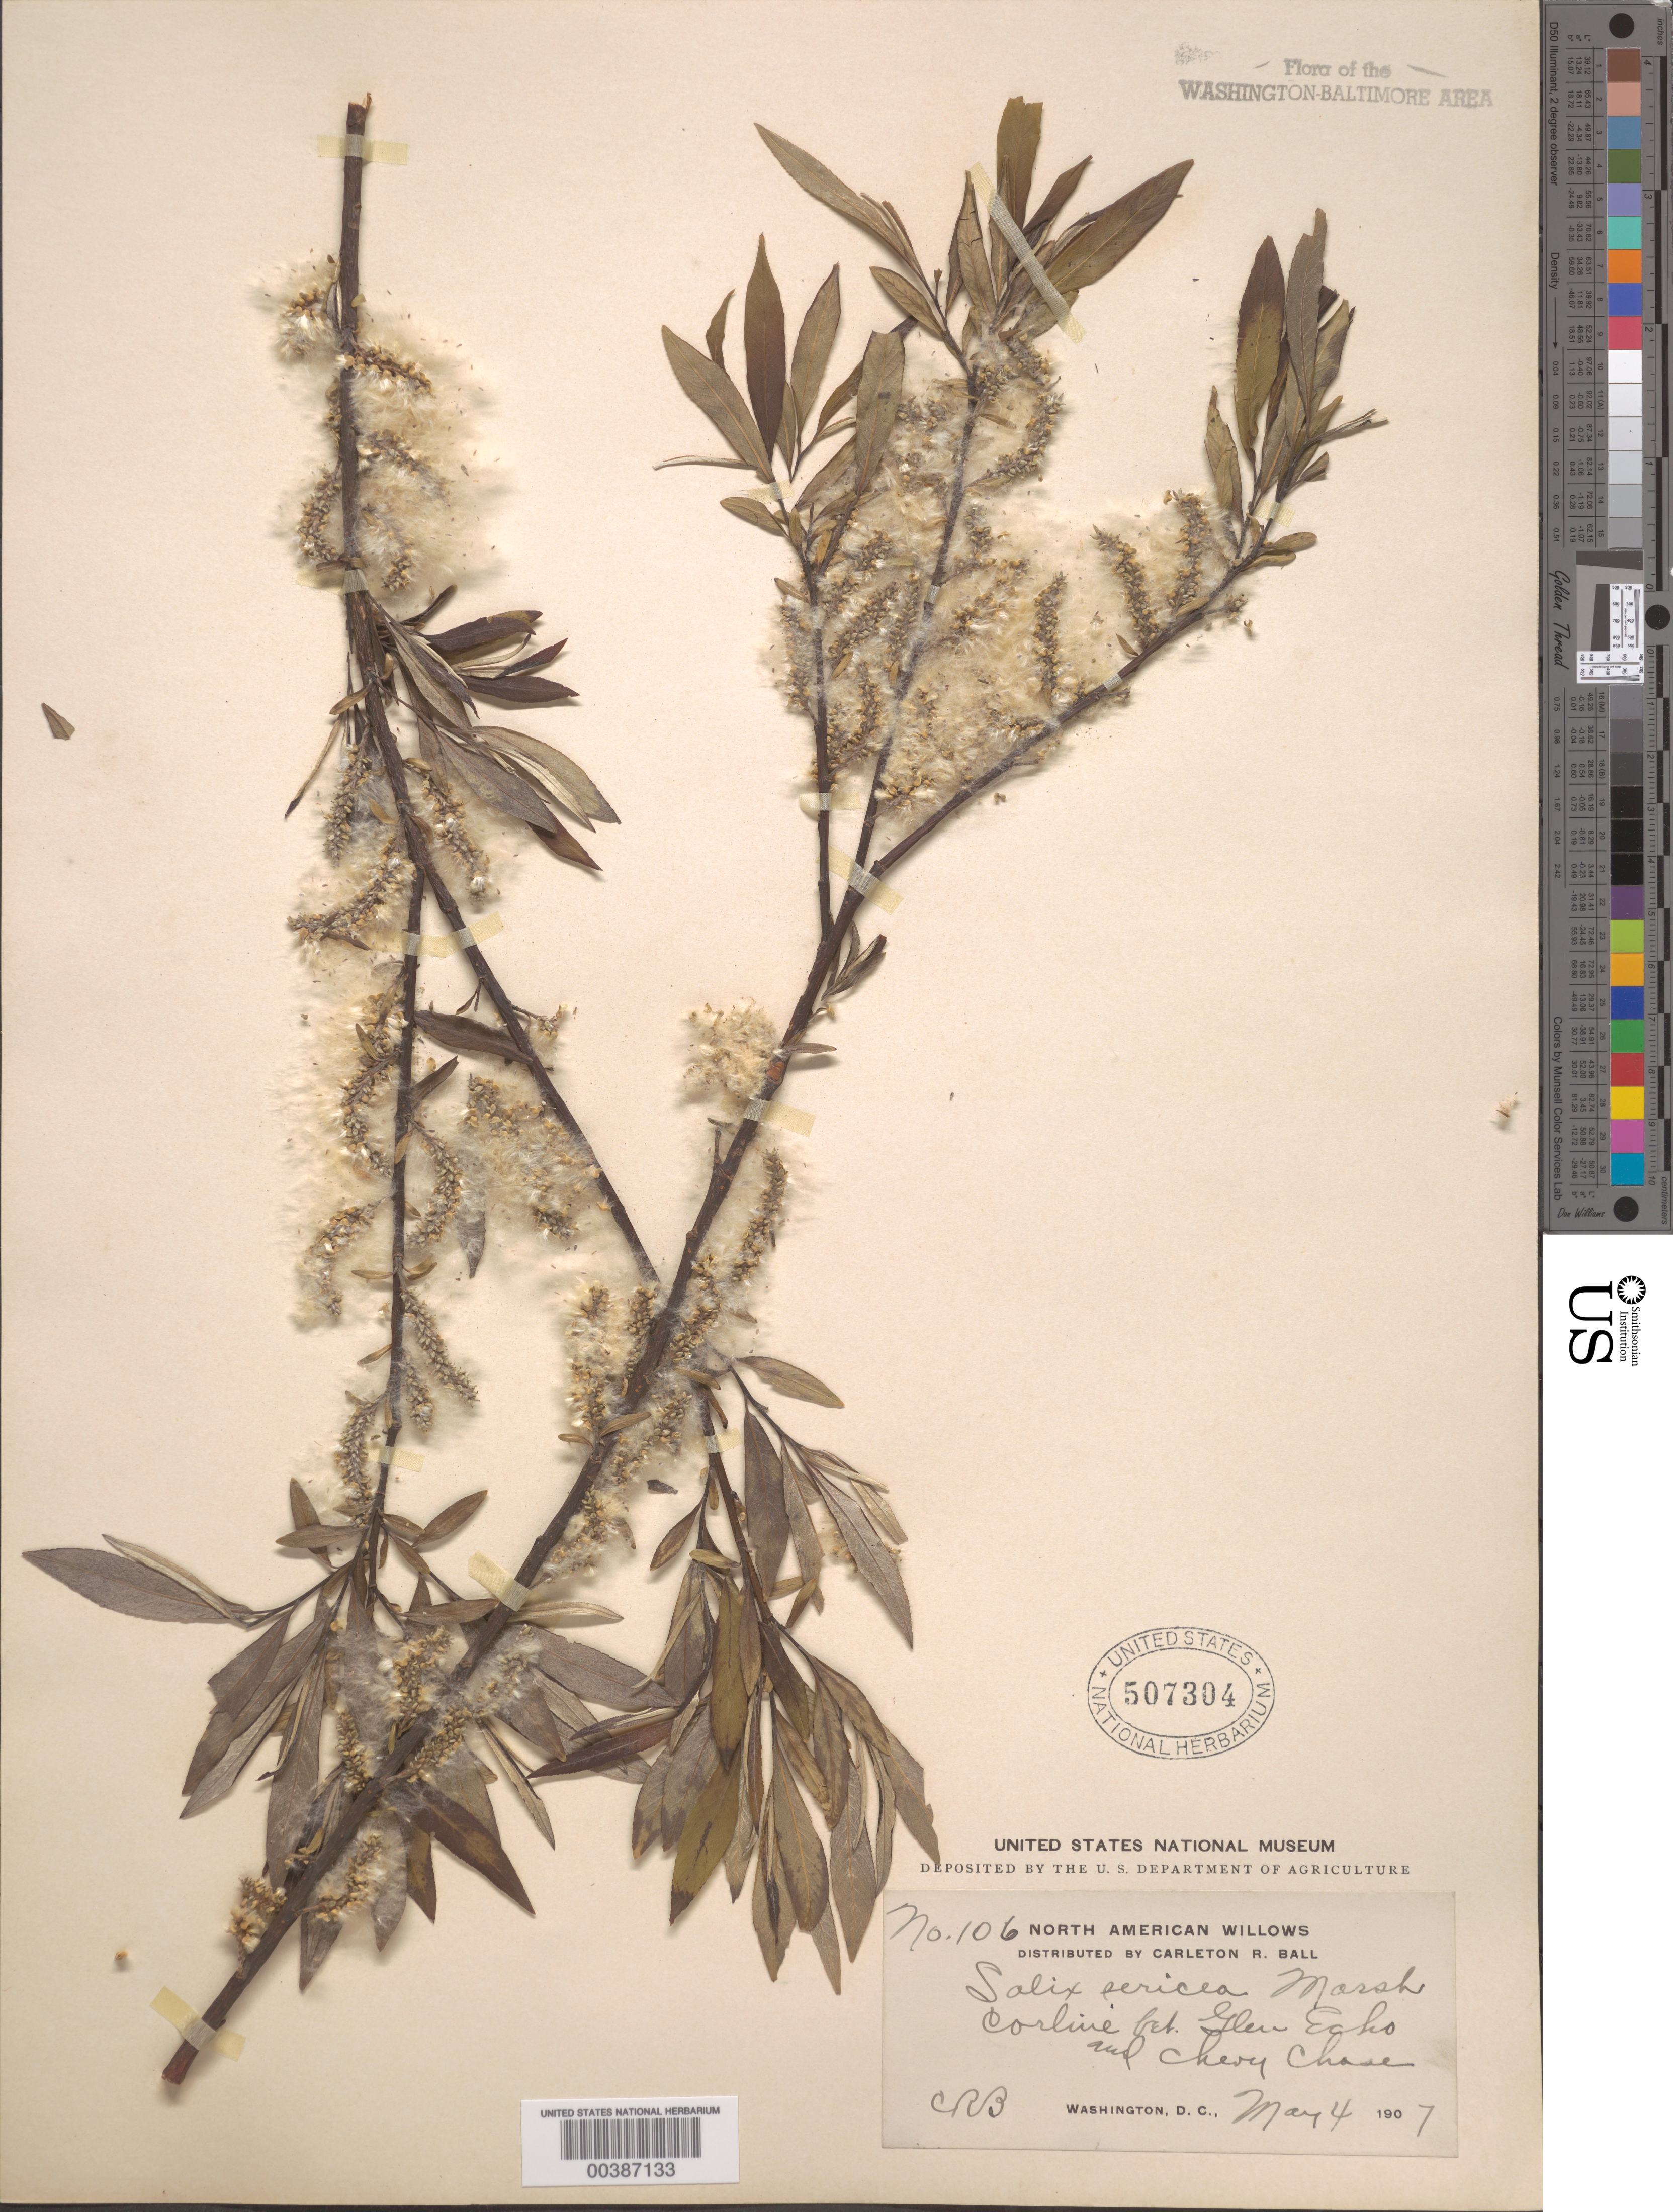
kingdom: Plantae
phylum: Tracheophyta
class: Magnoliopsida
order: Malpighiales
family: Salicaceae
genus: Salix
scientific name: Salix sericea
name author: Marshall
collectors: C. R. Ball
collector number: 106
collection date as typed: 04 May 1907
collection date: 1907-05-04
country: United States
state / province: Maryland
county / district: Montgomery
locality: Car Line between Glen Echo and Chevy Chase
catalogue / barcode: US 507304